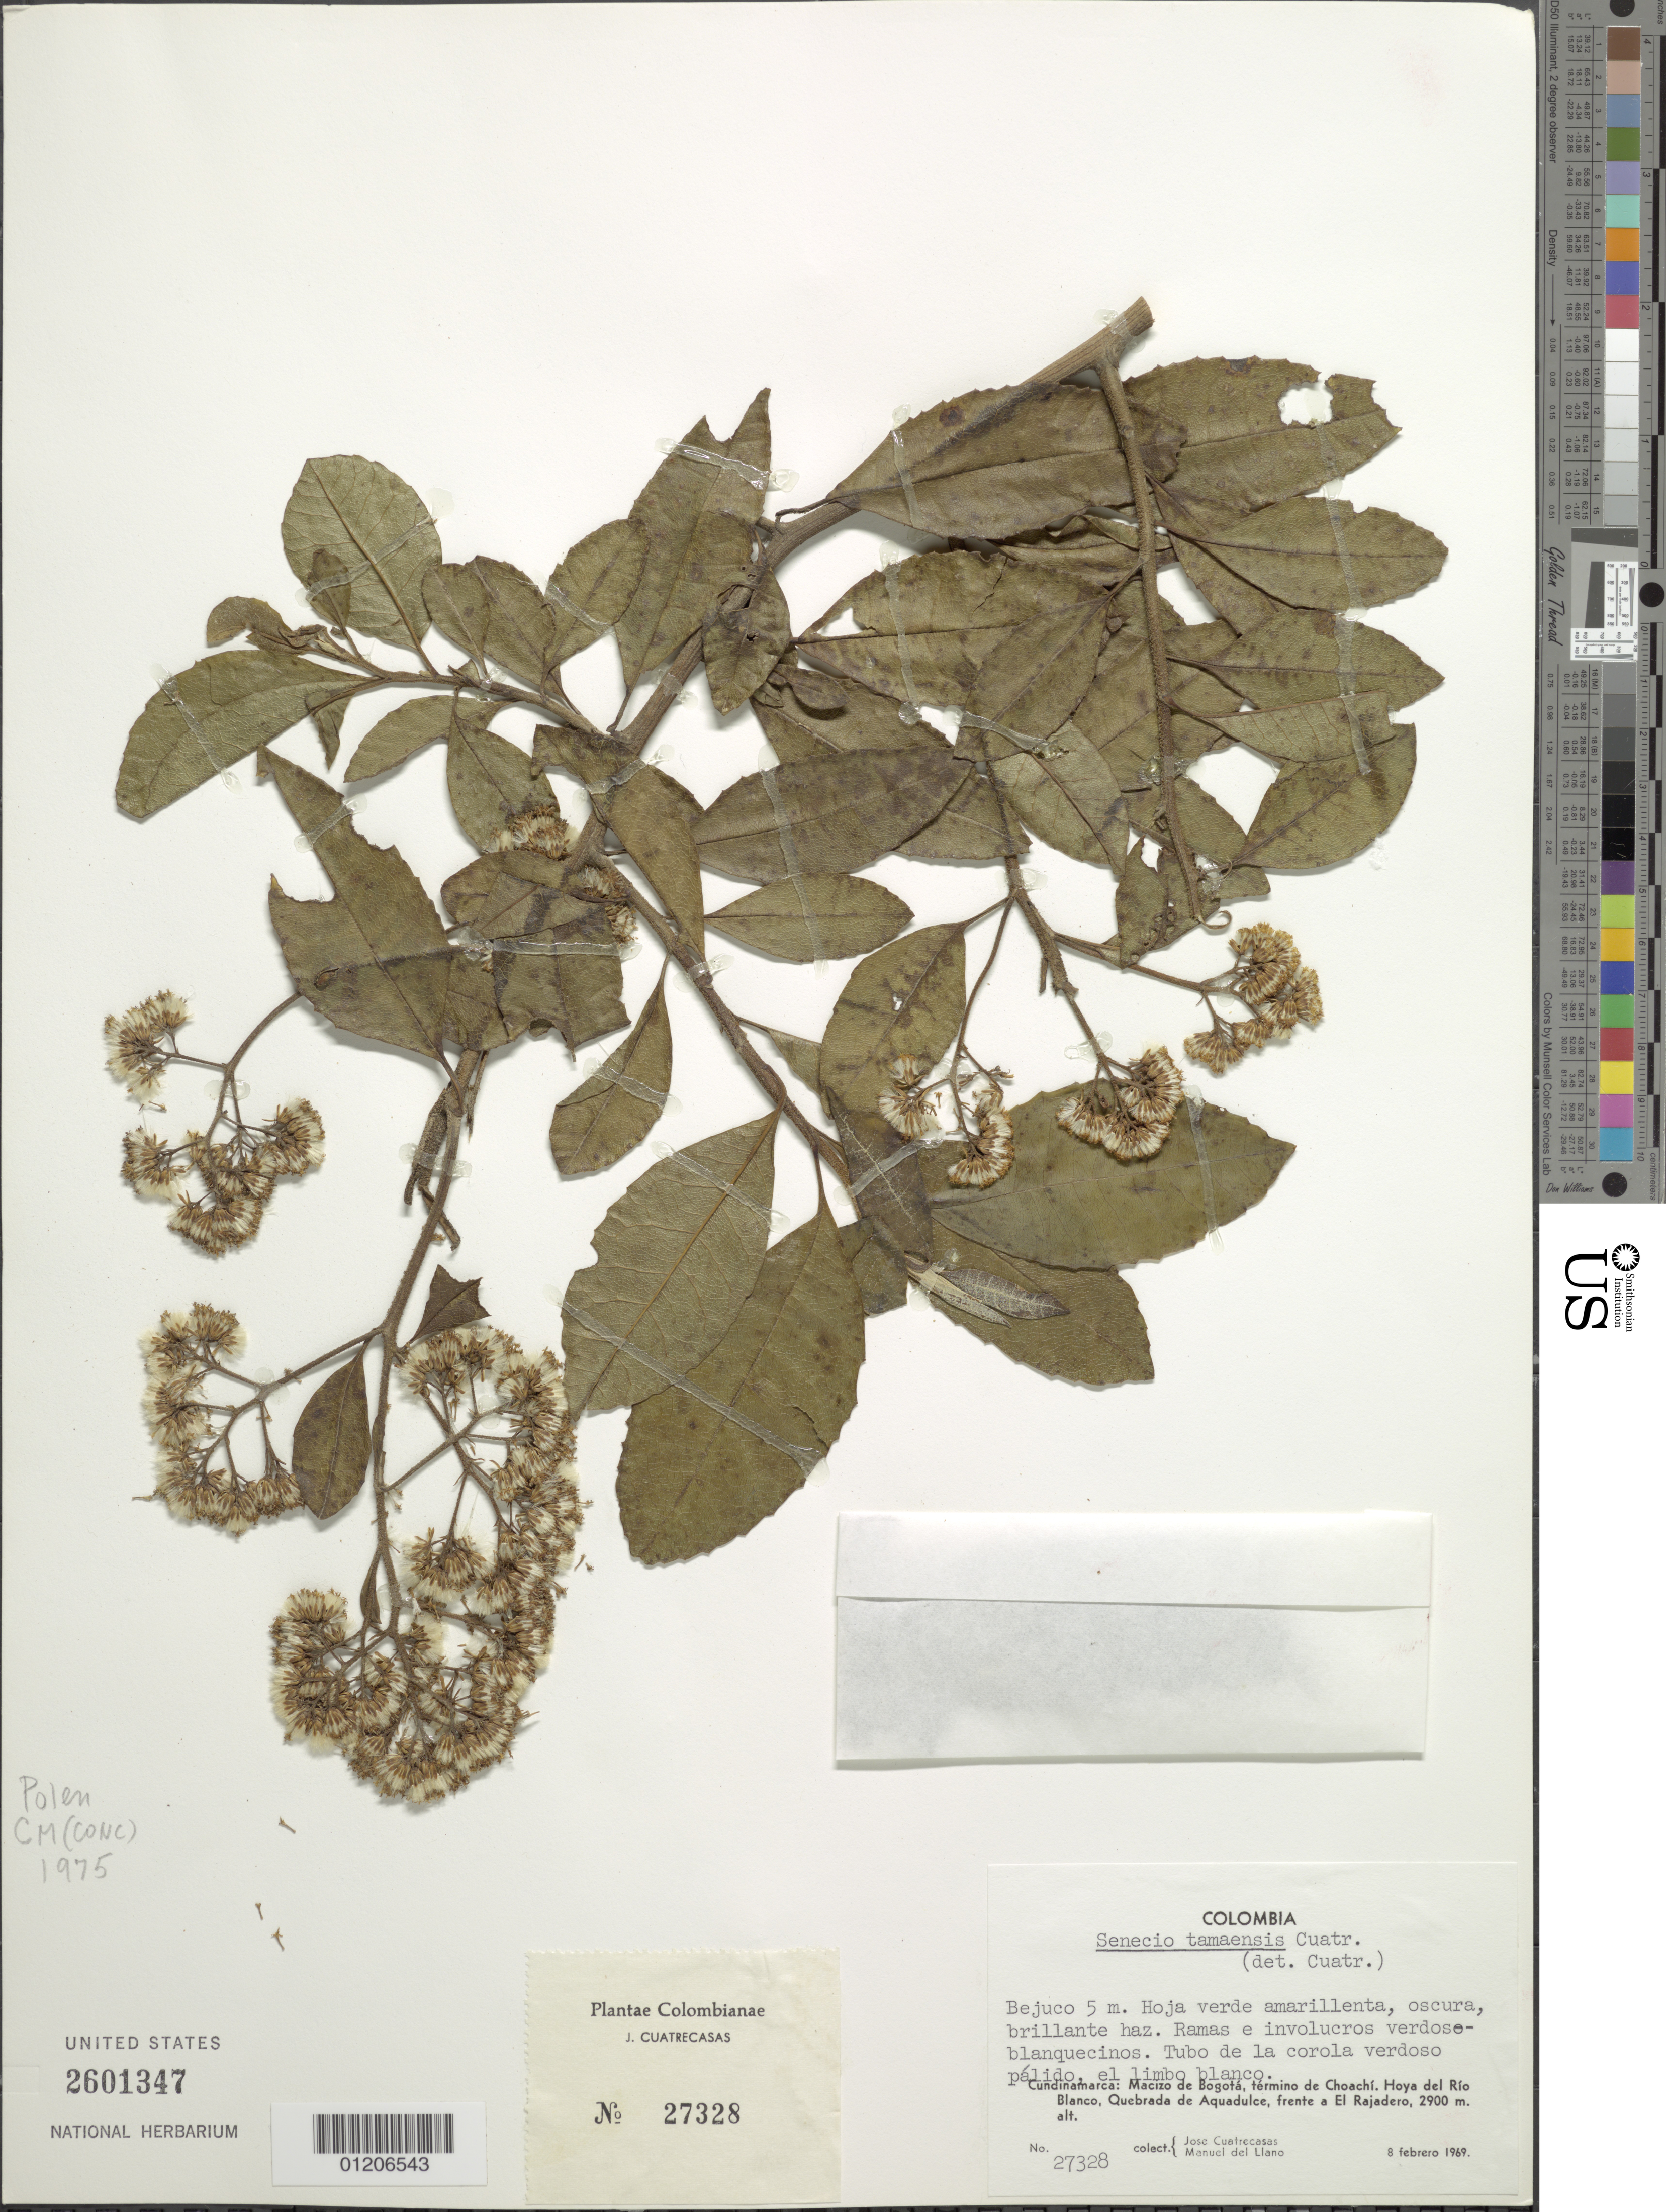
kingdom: Plantae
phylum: Tracheophyta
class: Magnoliopsida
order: Asterales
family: Asteraceae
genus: Pentacalia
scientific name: Pentacalia trianae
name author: (Klatt) Cuatrec.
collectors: J. Cuatrecasas & M. d. Llano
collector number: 27328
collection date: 1969-02-08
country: Colombia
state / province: Cundinamarca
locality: Macizo de Bogotá, termino de Choachí, hoya del Río Blanco, Quebrada de Aguadulce, frente a El Rajadero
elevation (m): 2900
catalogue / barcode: US 2601347